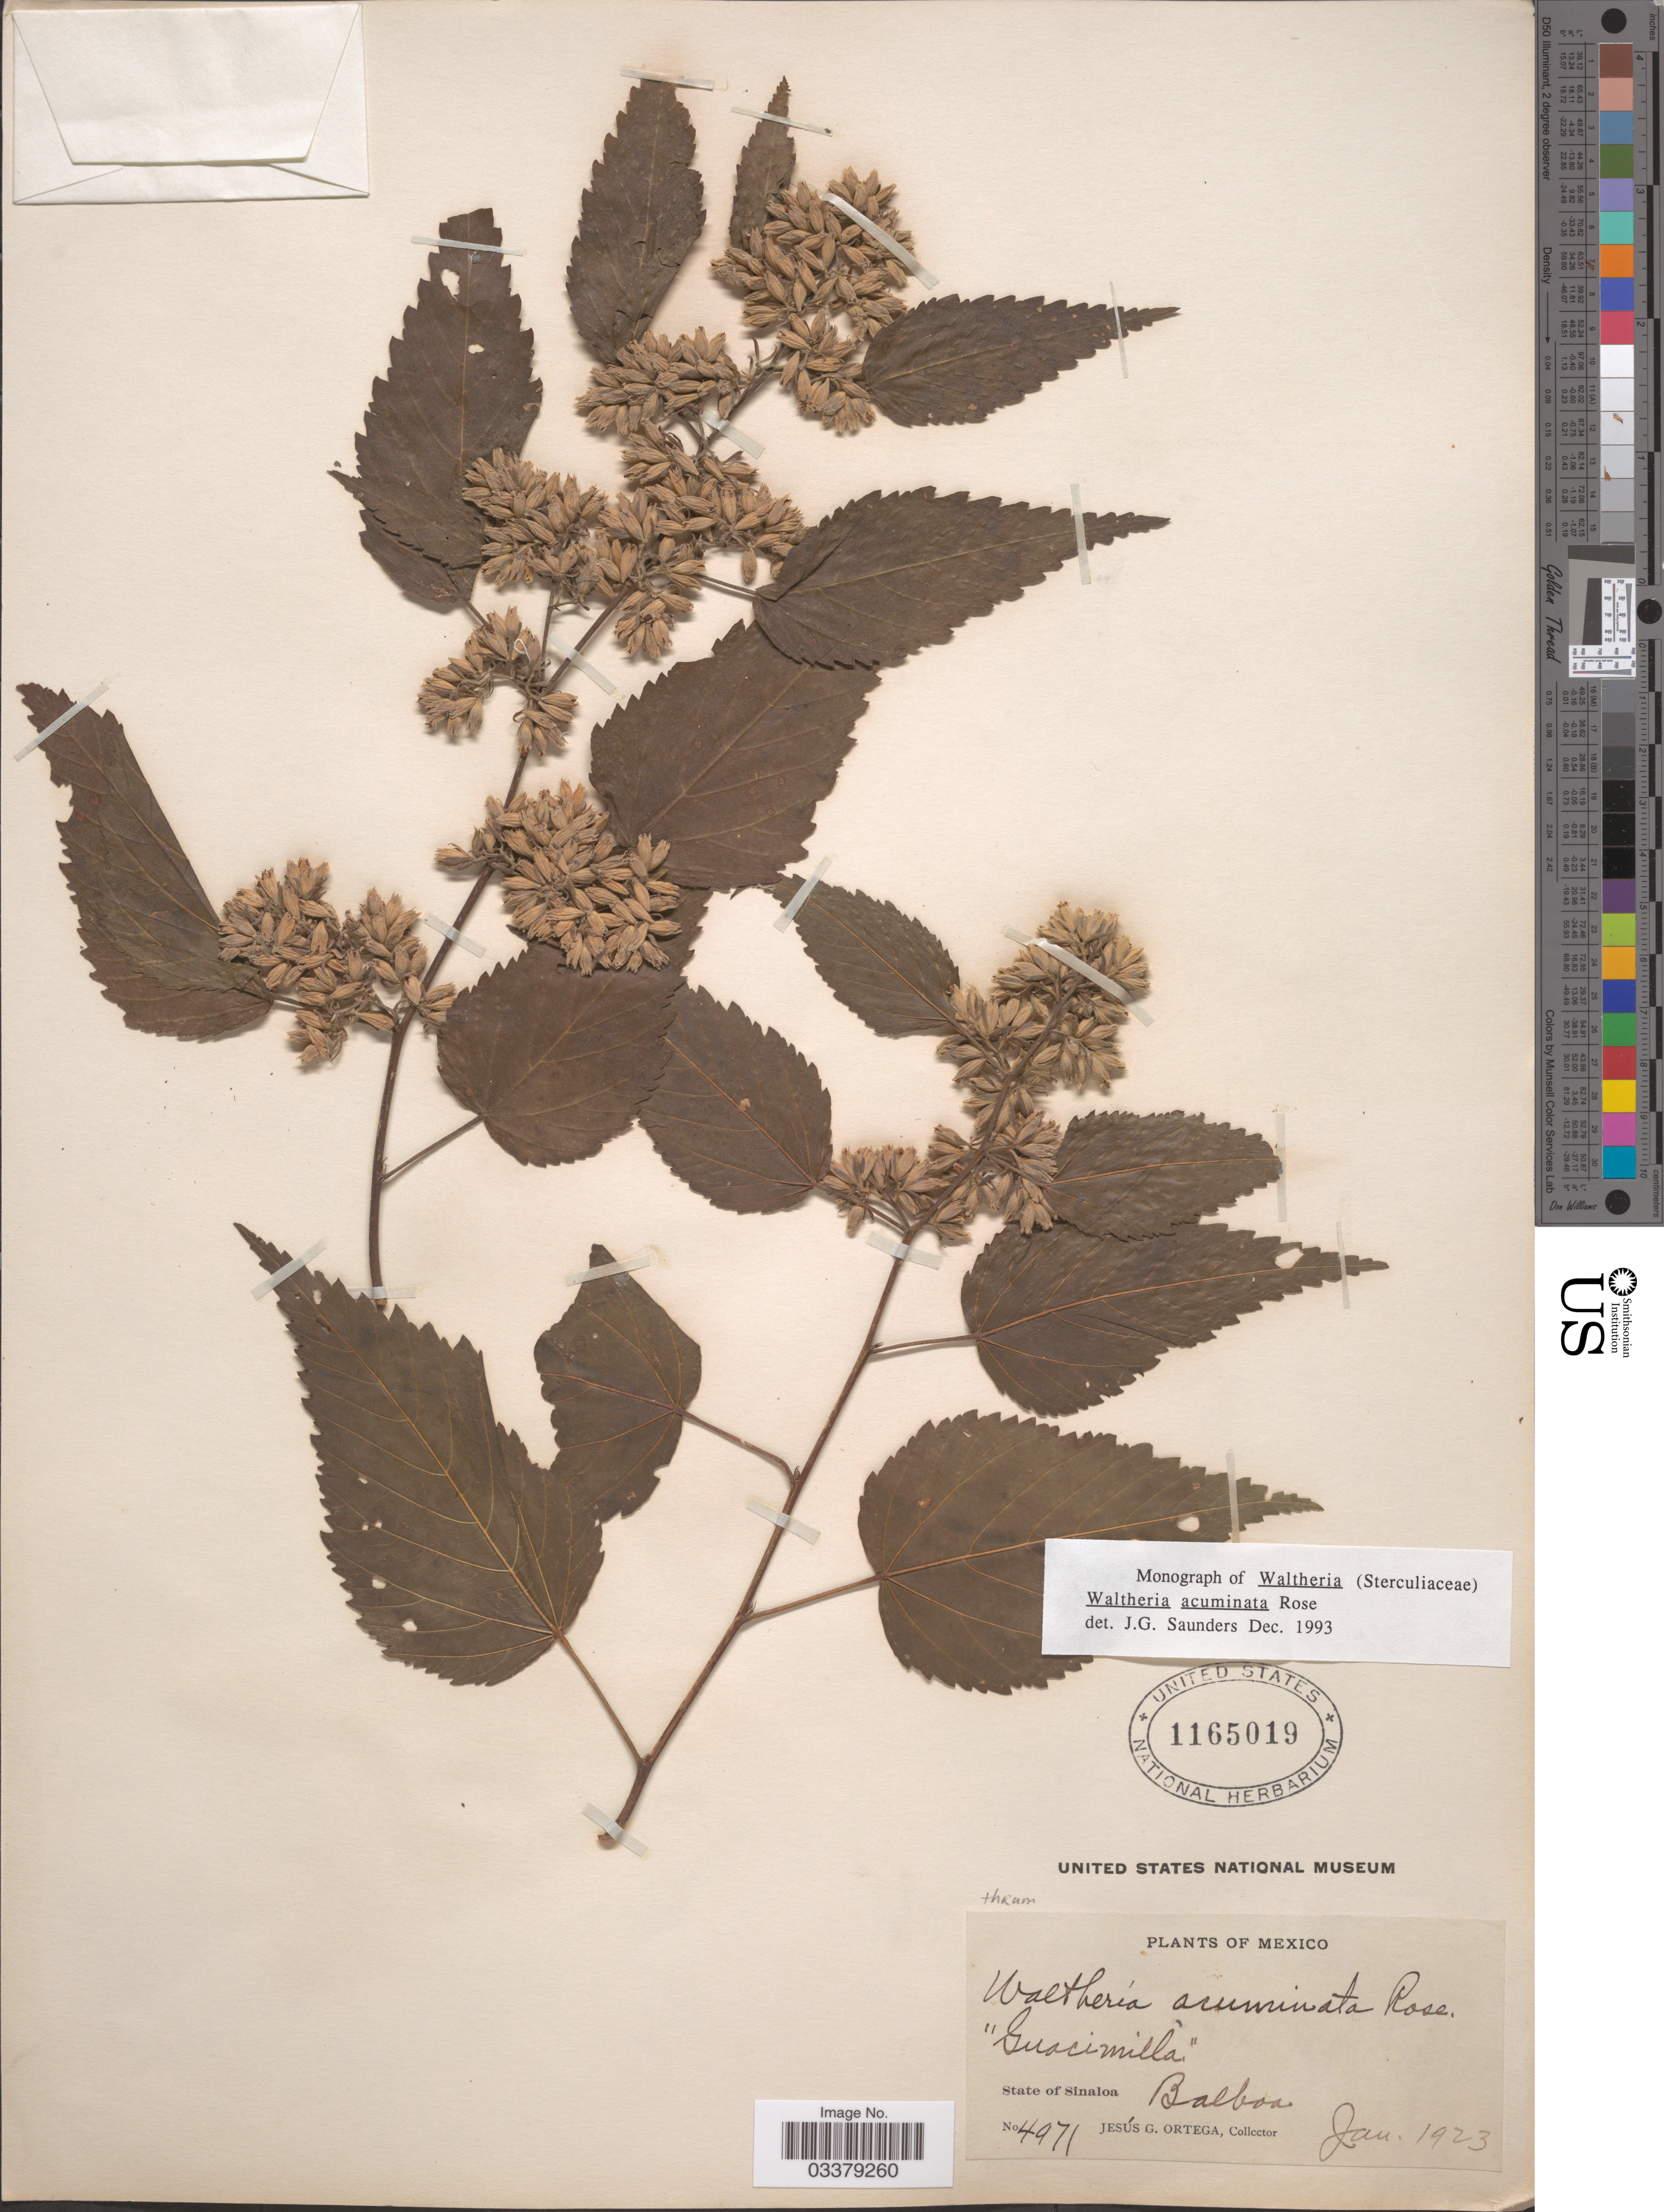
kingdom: Plantae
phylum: Tracheophyta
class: Magnoliopsida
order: Malvales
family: Malvaceae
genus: Waltheria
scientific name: Waltheria acuminata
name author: Rose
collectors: J. Ortega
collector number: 4971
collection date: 1923-01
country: Mexico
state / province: Sinaloa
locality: Balboa.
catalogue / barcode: US 1165019